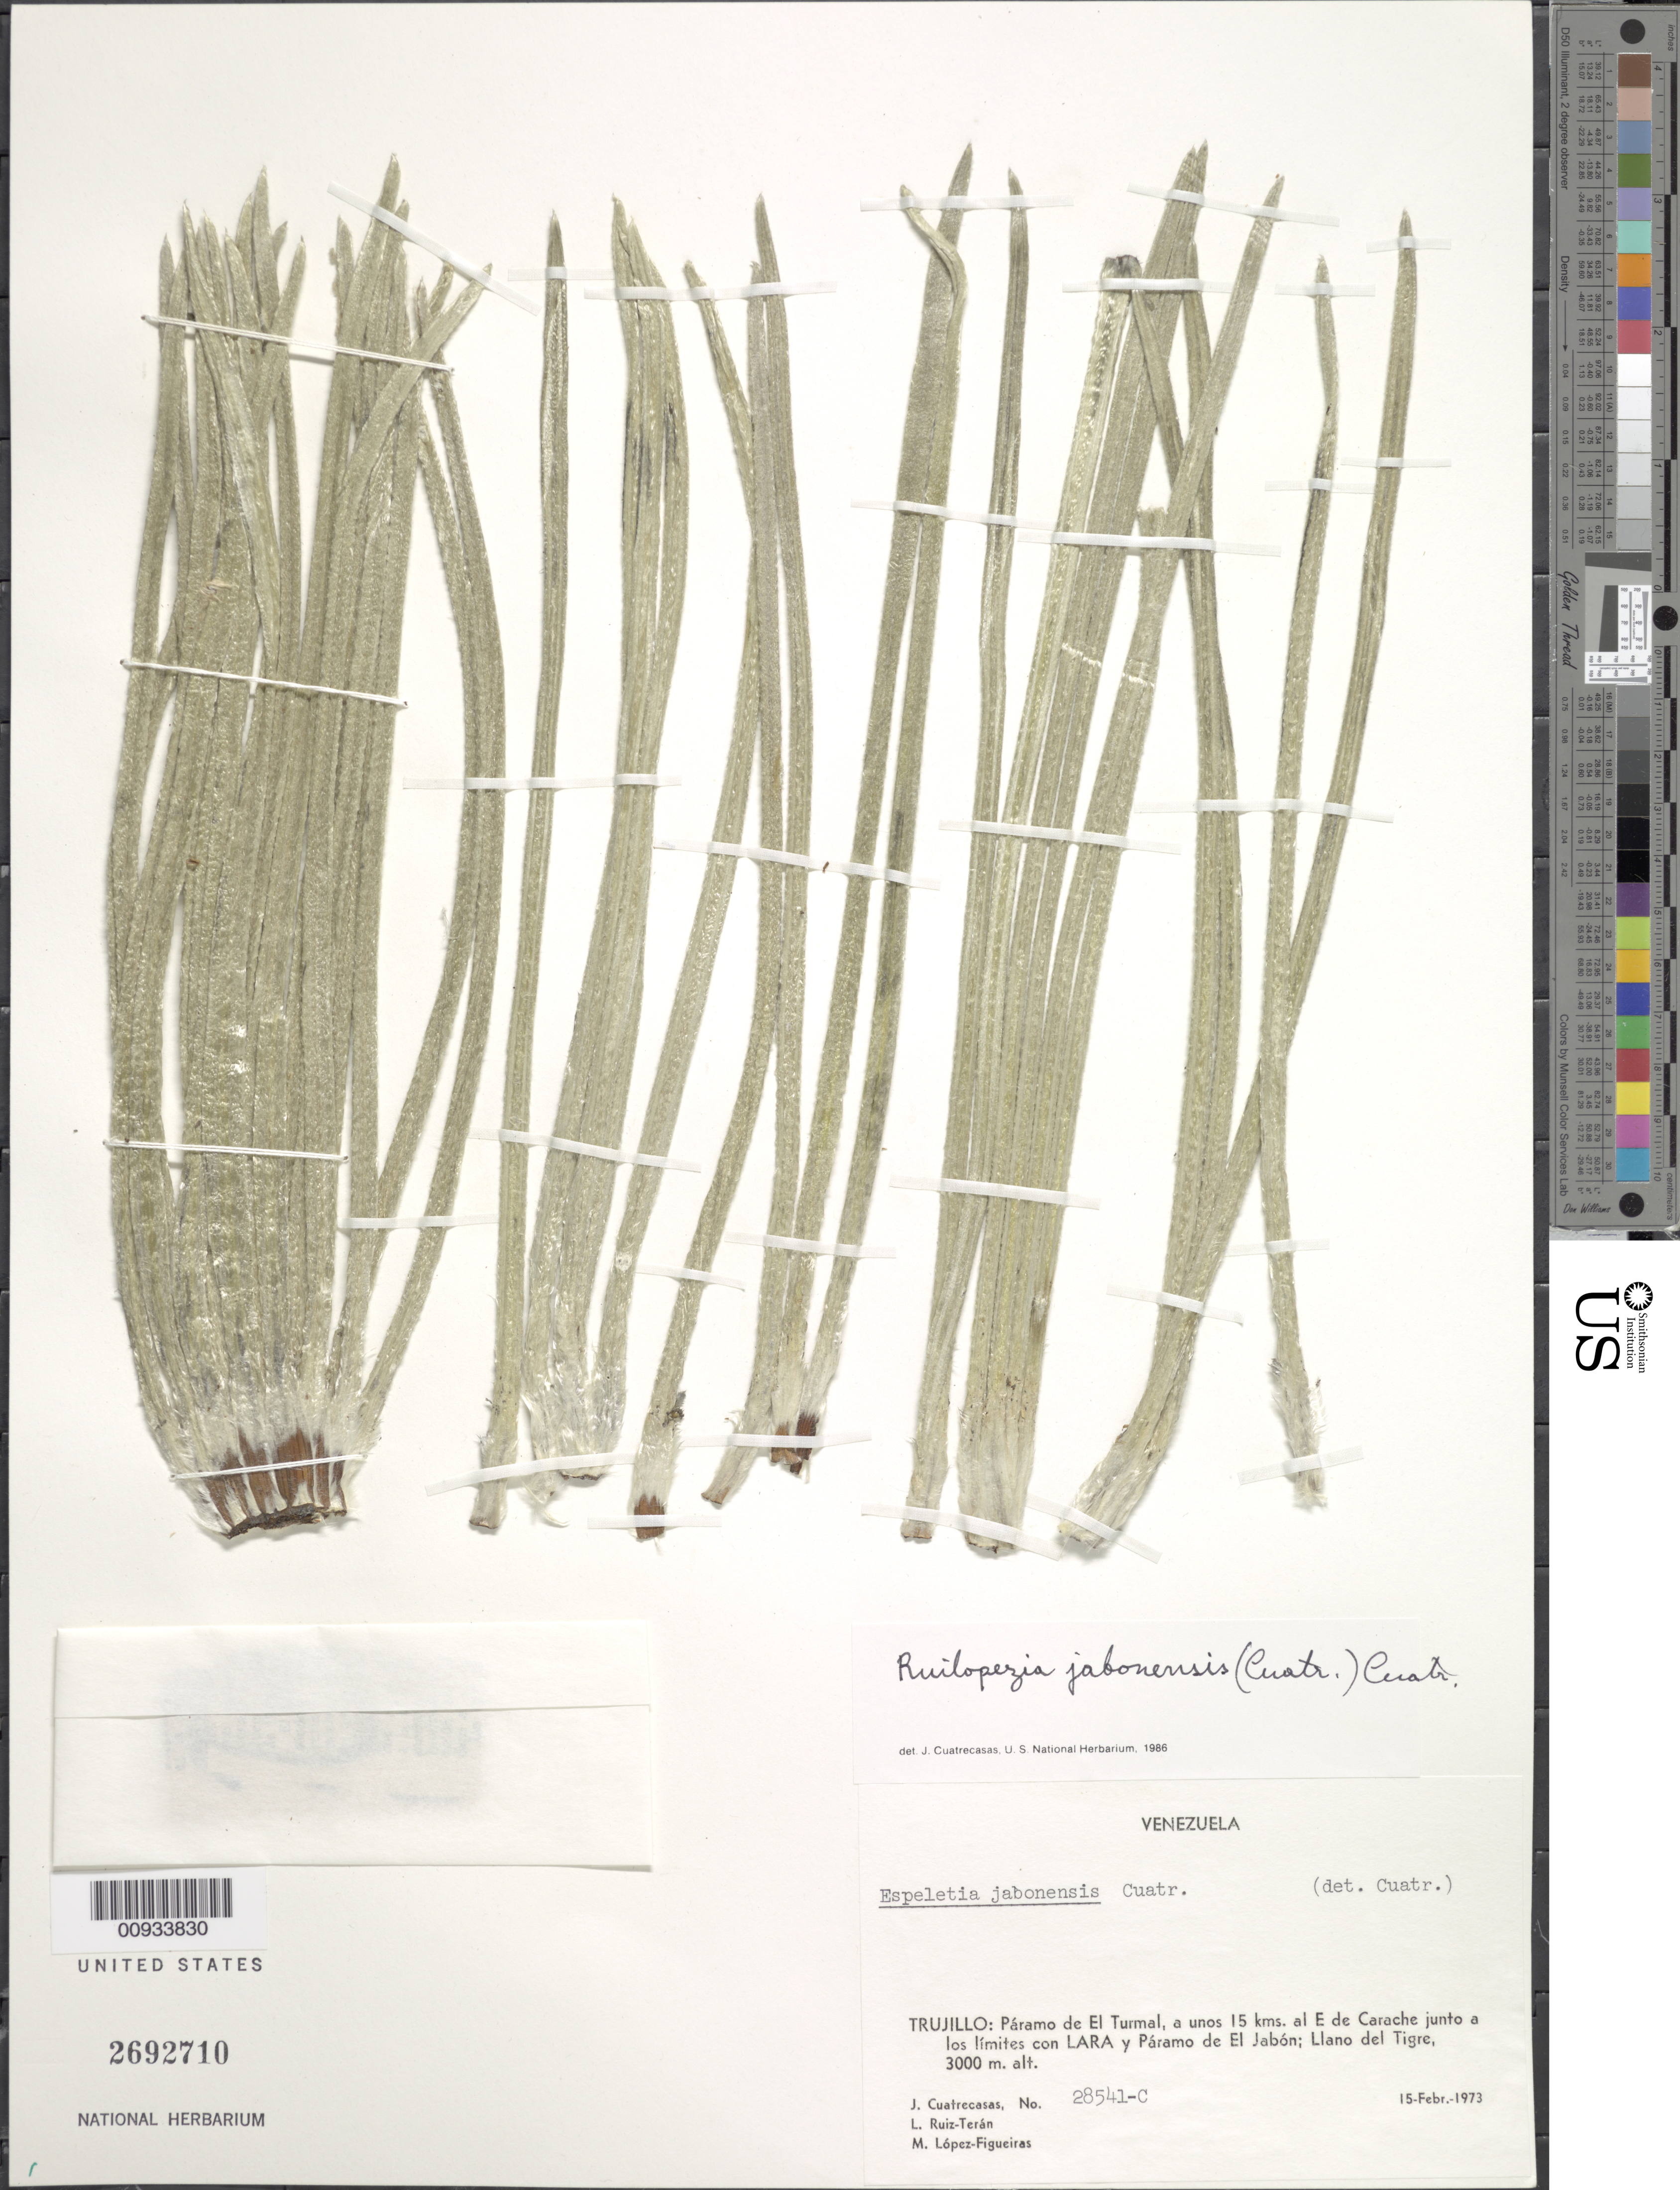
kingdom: Plantae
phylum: Tracheophyta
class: Magnoliopsida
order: Asterales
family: Asteraceae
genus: Ruilopezia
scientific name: Ruilopezia jabonensis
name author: (Cuatrec.) Cuatrec.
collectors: J. Cuatrecasas, L. E. Ruíz-Terán & M. López Figueiras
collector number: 28541-C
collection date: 1973-02-15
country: Venezuela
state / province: Trujillo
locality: Paramo de El Turmal, a unos 15 kms al E de Carache junto a los limites con Lara y Paramo de El Jabon, Llano del Tigre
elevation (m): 3000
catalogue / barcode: US 2692710